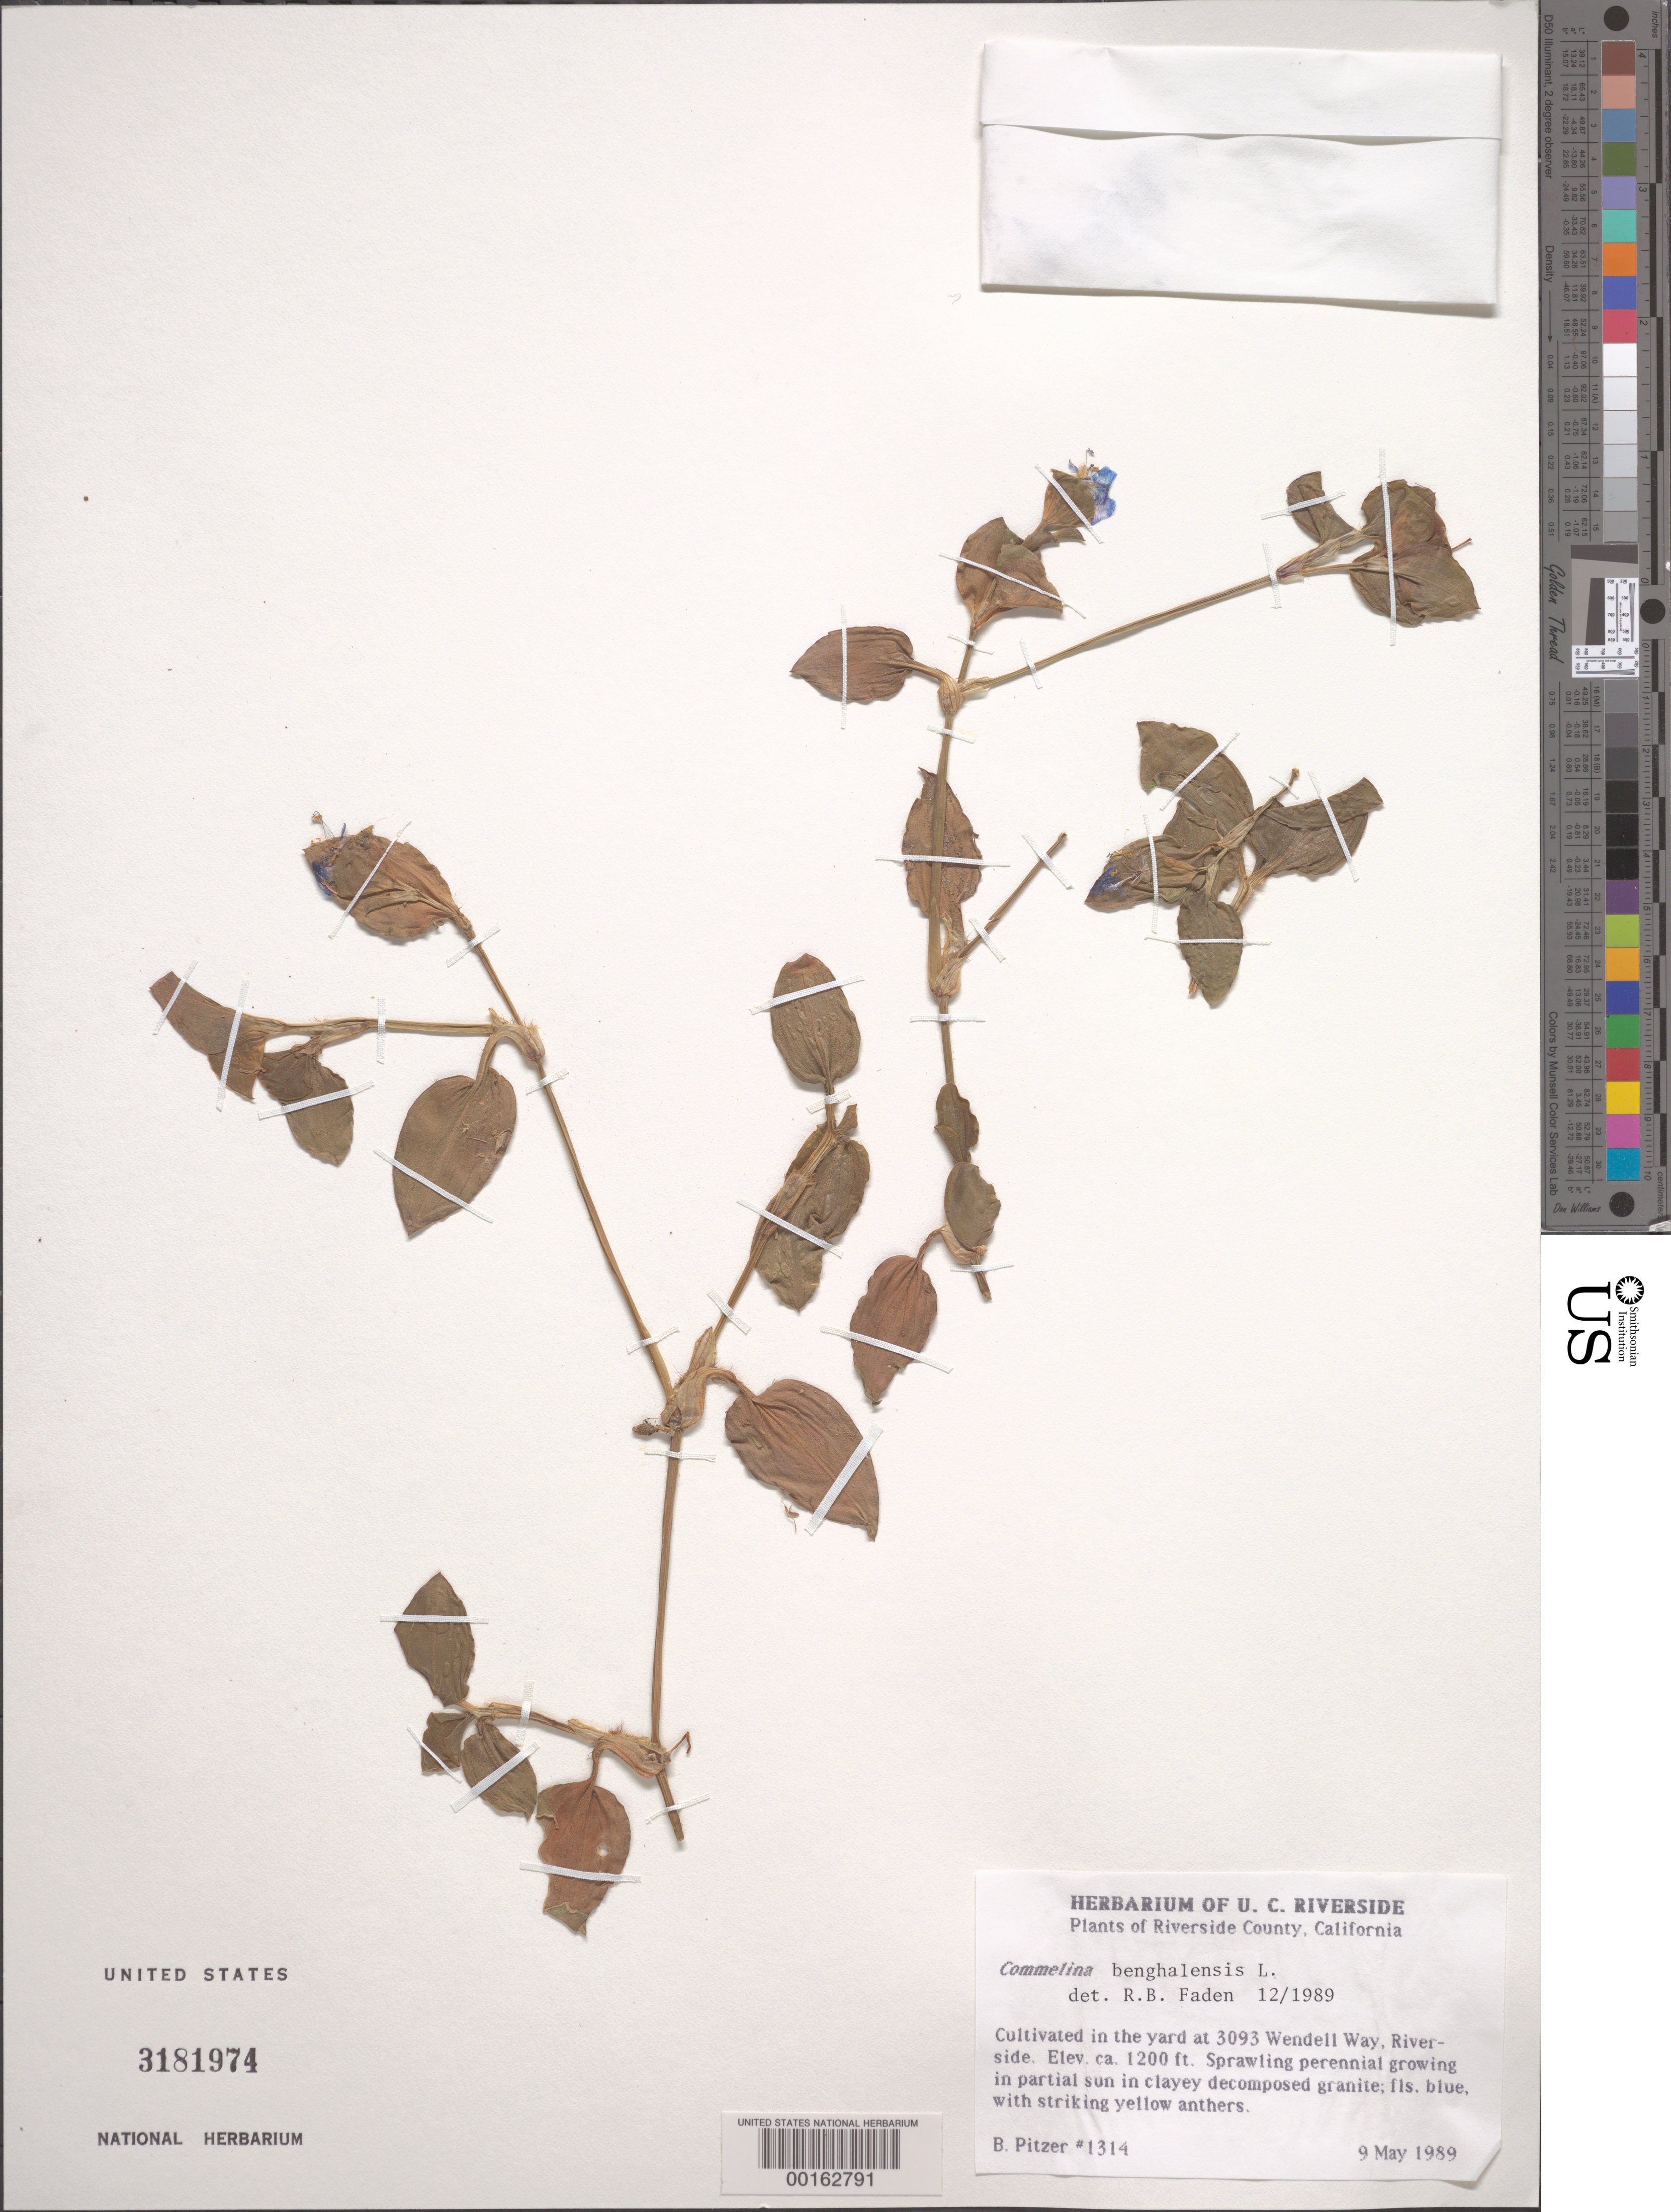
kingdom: Plantae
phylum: Tracheophyta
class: Liliopsida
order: Commelinales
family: Commelinaceae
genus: Commelina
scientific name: Commelina benghalensis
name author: L.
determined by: Faden, Robert B., (US), Smithsonian Institution - National Museum of Natural History (UNITED STATES)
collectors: B. Pitzer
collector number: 1314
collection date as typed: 09 May 1989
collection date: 1989-05-09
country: United States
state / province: California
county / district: Riverside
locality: In yard at 3093 wendell way, riverside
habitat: In partial sun in clayey decomposed granite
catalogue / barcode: US 3181974